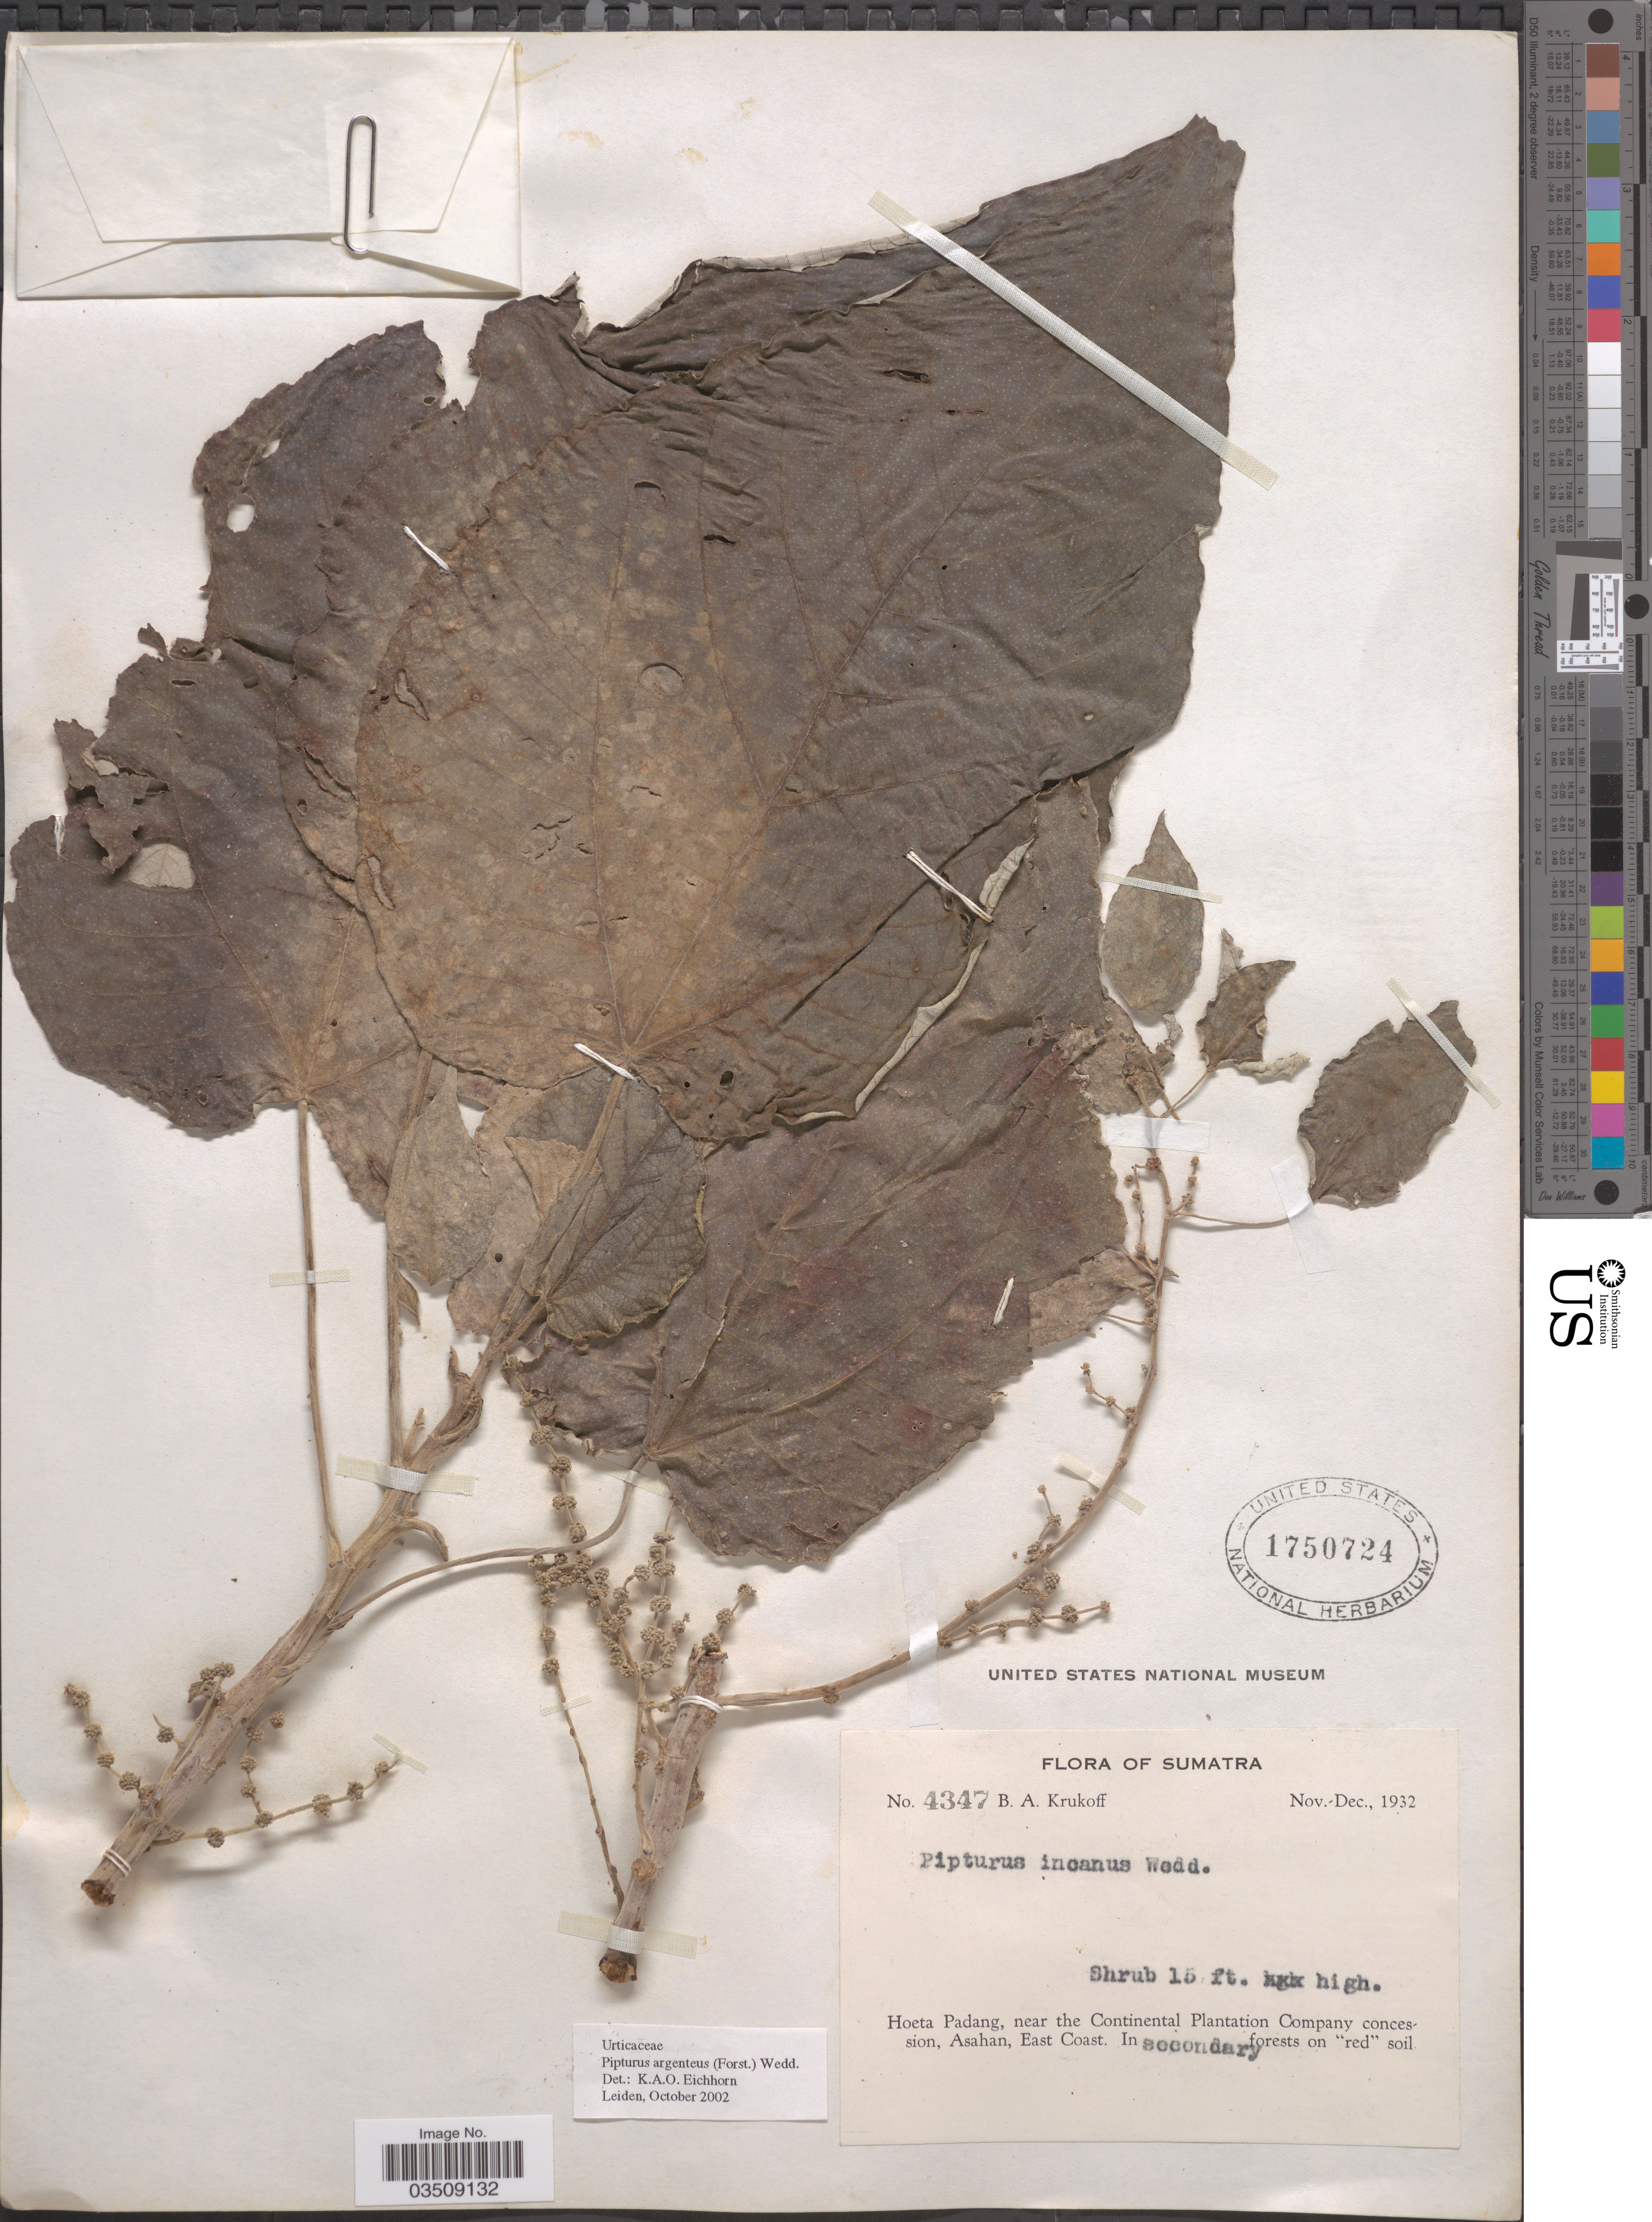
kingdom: Plantae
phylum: Tracheophyta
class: Magnoliopsida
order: Rosales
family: Urticaceae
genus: Pipturus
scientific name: Pipturus argenteus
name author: (G. Forst.) Wedd.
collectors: B. A. Krukoff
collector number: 4347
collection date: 1932-11/1932-12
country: Indonesia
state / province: Sumatra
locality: Hoeta Padang, near the Continental Plantation Company concession, Asahan, East Coast.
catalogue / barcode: US 1750724